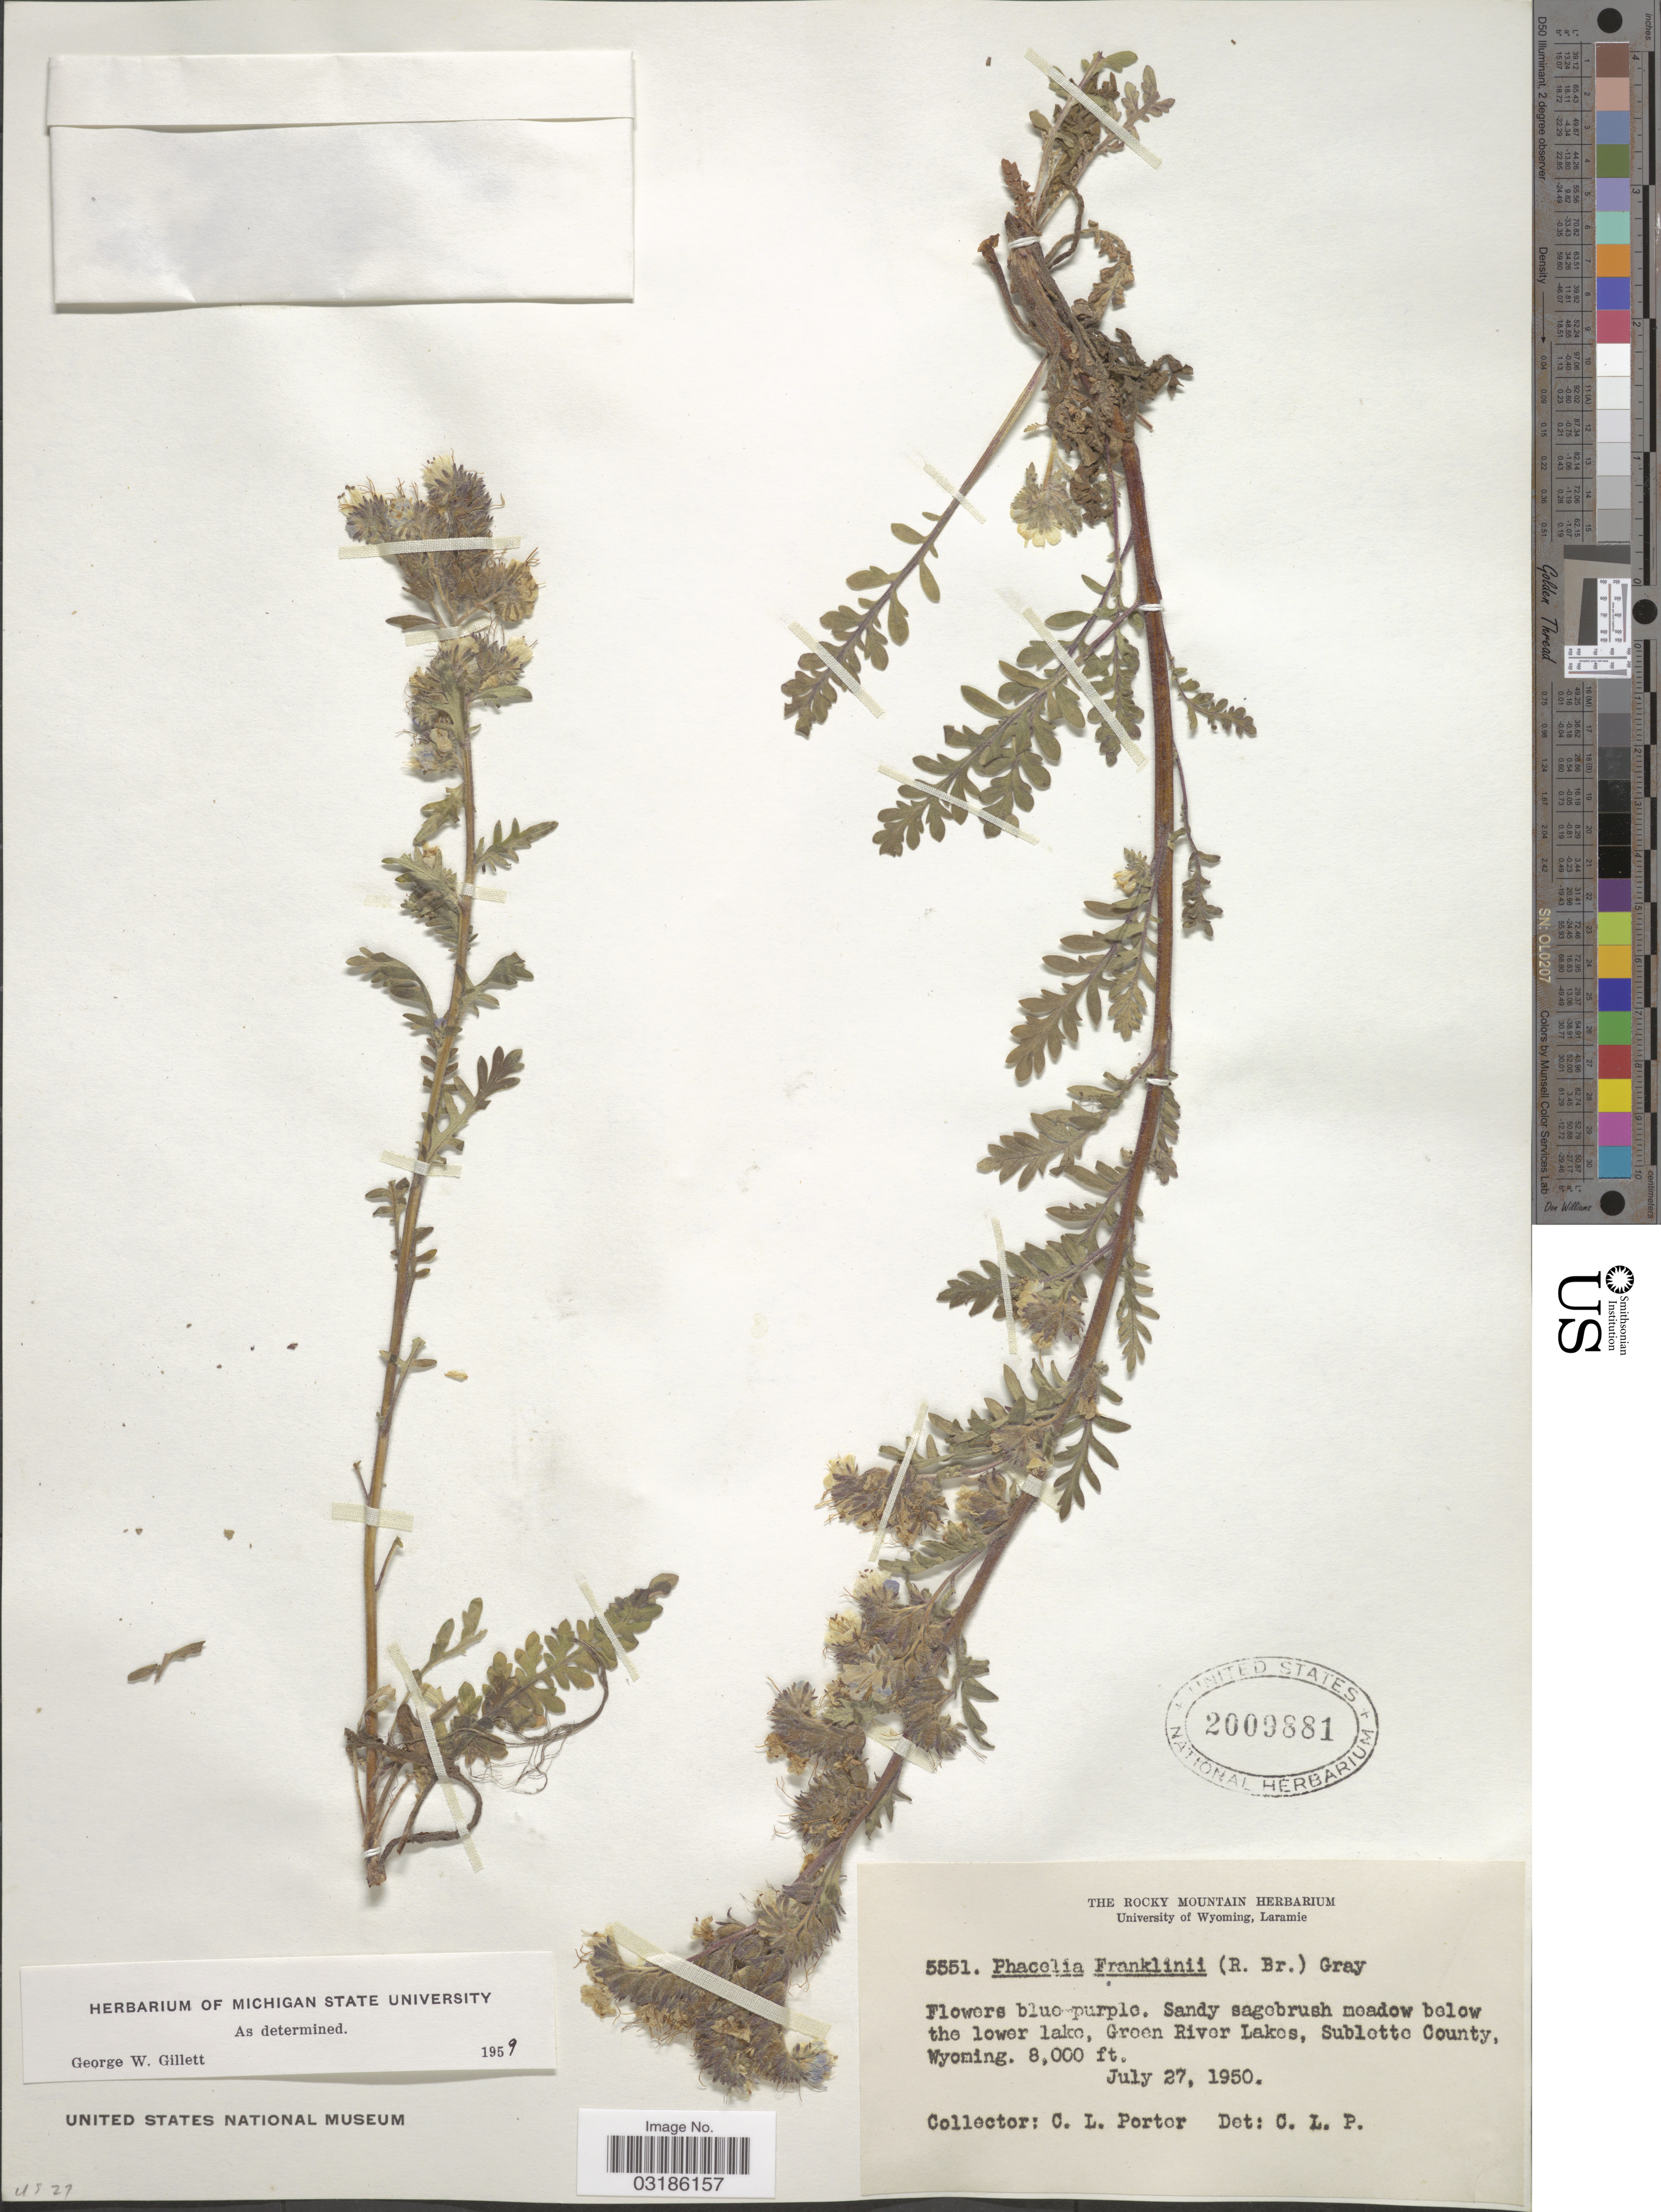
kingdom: Plantae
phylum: Tracheophyta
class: Magnoliopsida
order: Boraginales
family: Hydrophyllaceae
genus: Phacelia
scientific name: Phacelia franklinii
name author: Nutt.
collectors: C. L. Porter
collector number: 5551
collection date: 1950-07-27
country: United States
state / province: Wyoming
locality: Sandy sagebrush meadow below the lower lake, Green River Lakes, Sublette County.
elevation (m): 2438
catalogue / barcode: US 2009881